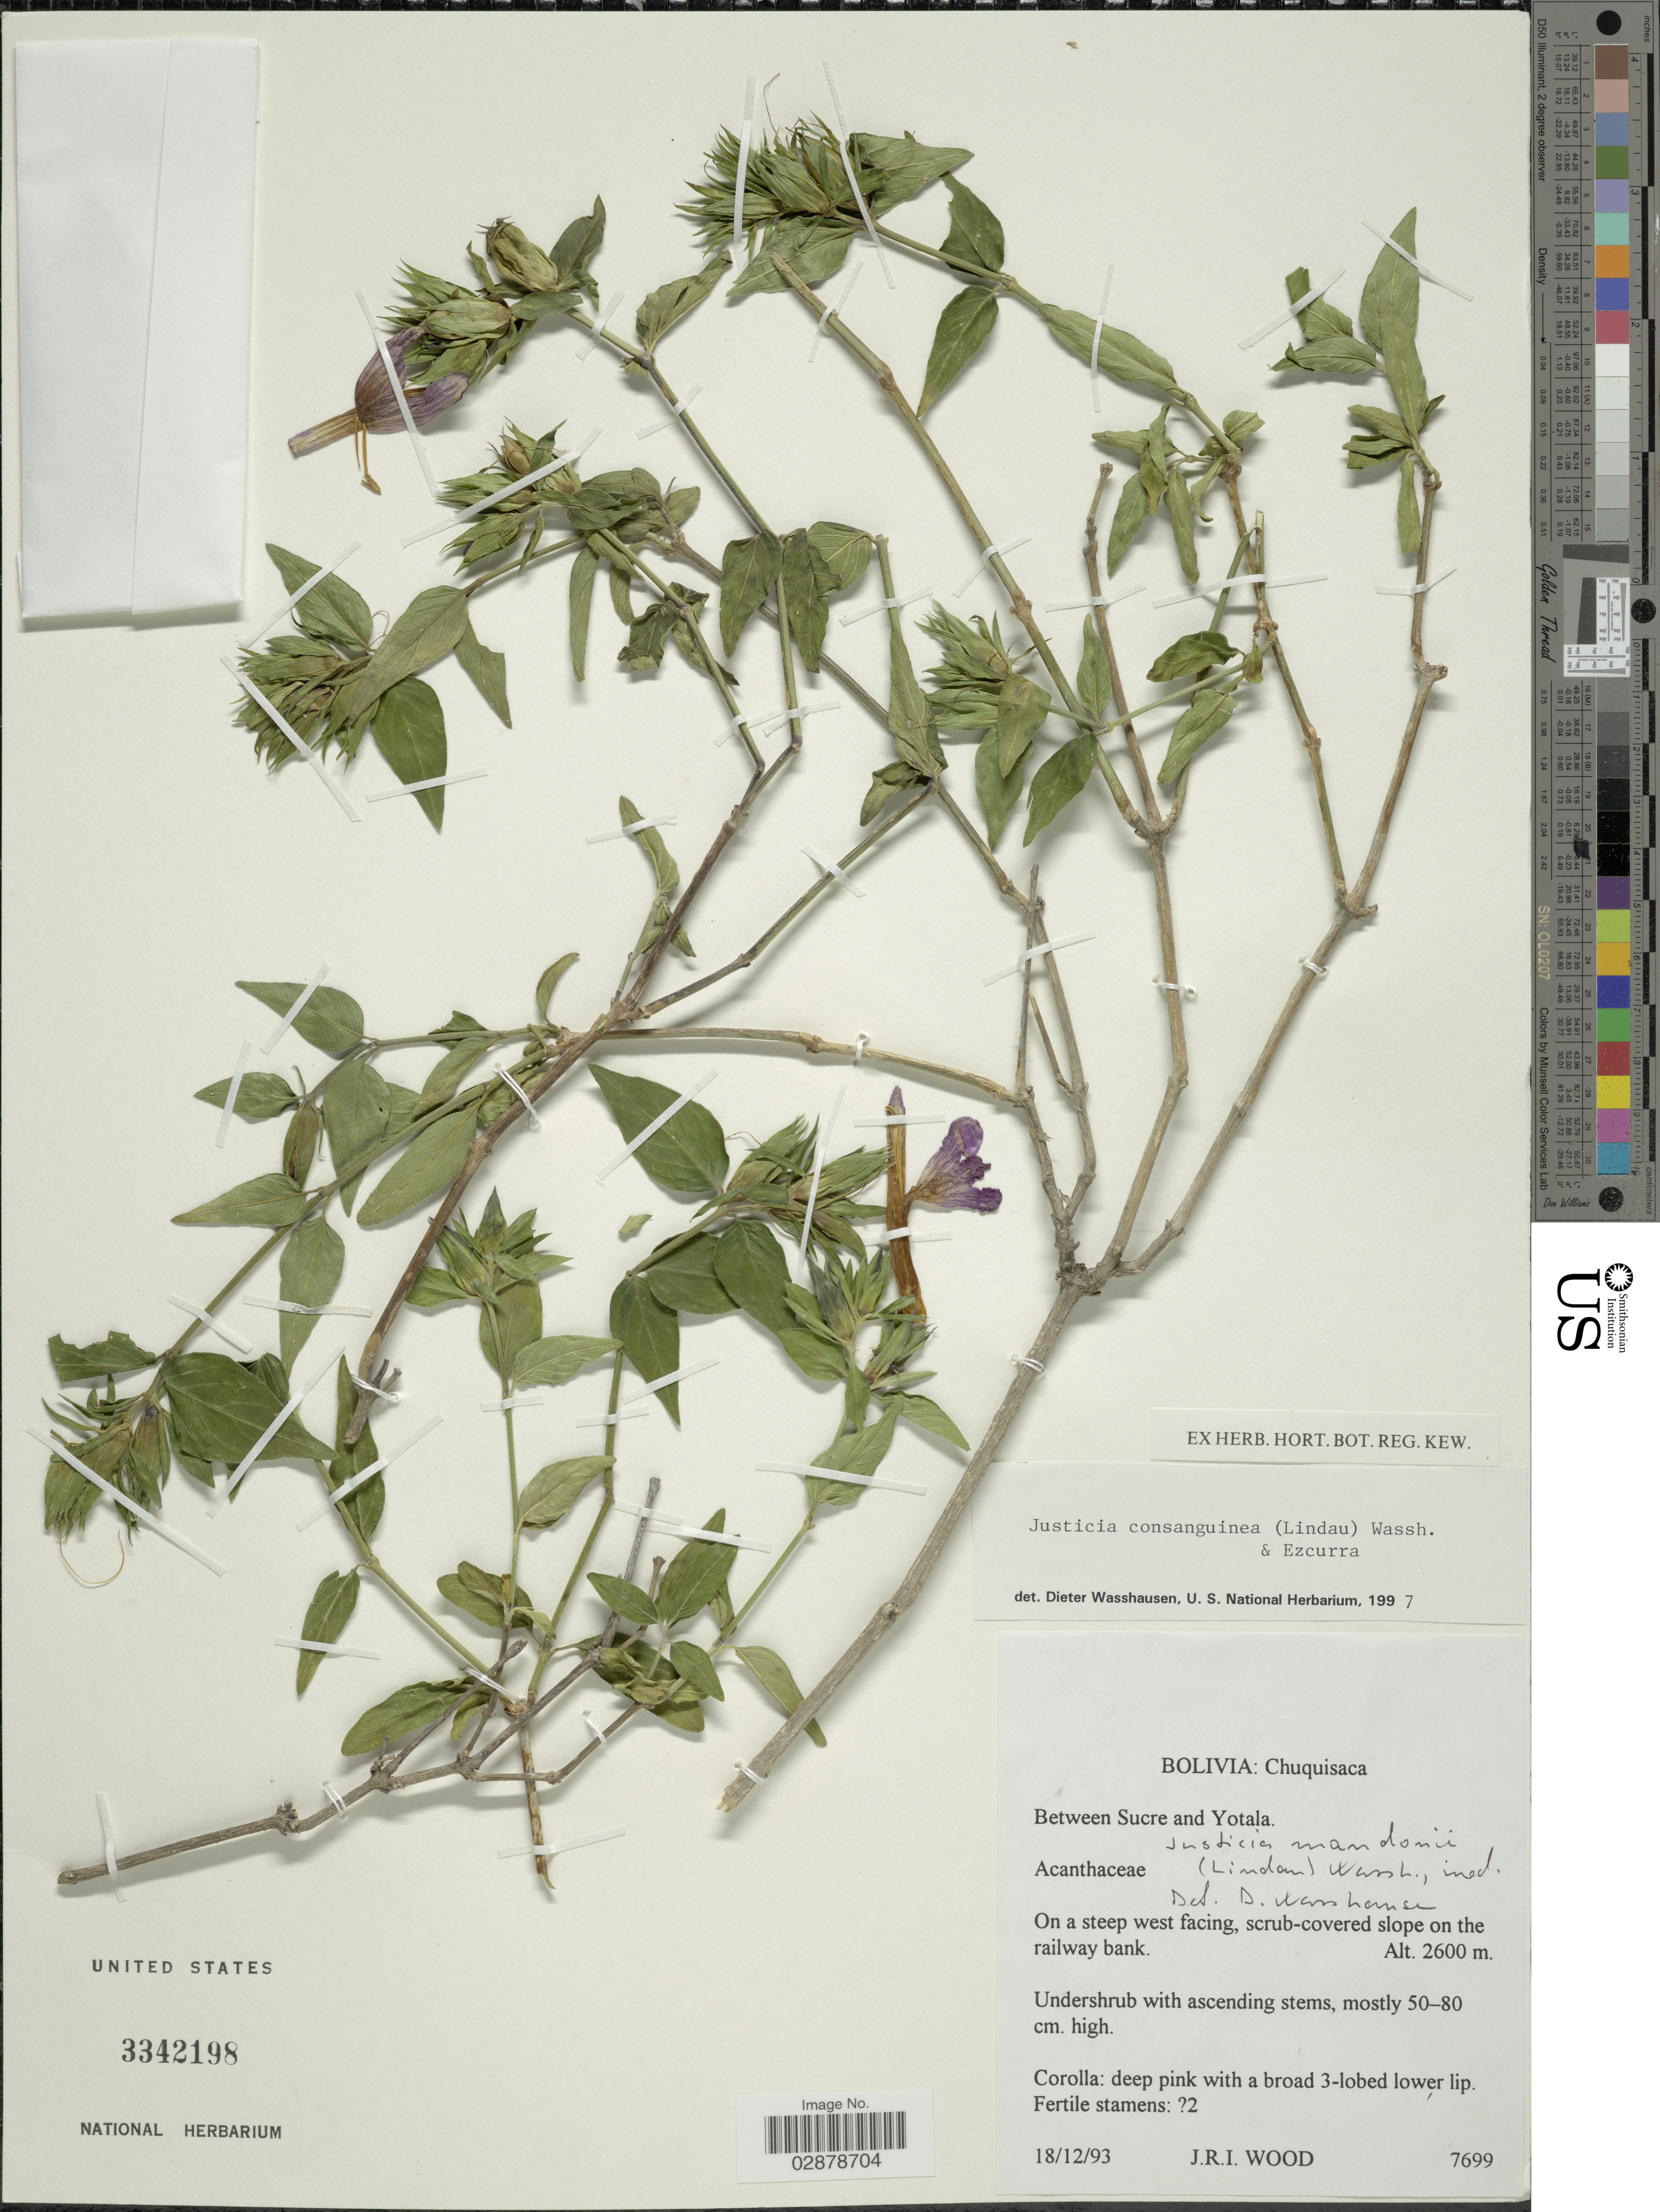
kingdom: Plantae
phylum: Tracheophyta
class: Magnoliopsida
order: Lamiales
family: Acanthaceae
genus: Justicia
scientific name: Justicia consanguinea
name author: (Lindau) Wassh. & C. Ezcurra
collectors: J. R. I. Wood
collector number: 7699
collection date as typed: Transcribed d/m/y: 18/12/93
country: Bolivia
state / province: Chuquisaca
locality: Between Sucre and Yotala.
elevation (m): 2600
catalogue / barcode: US 3342198